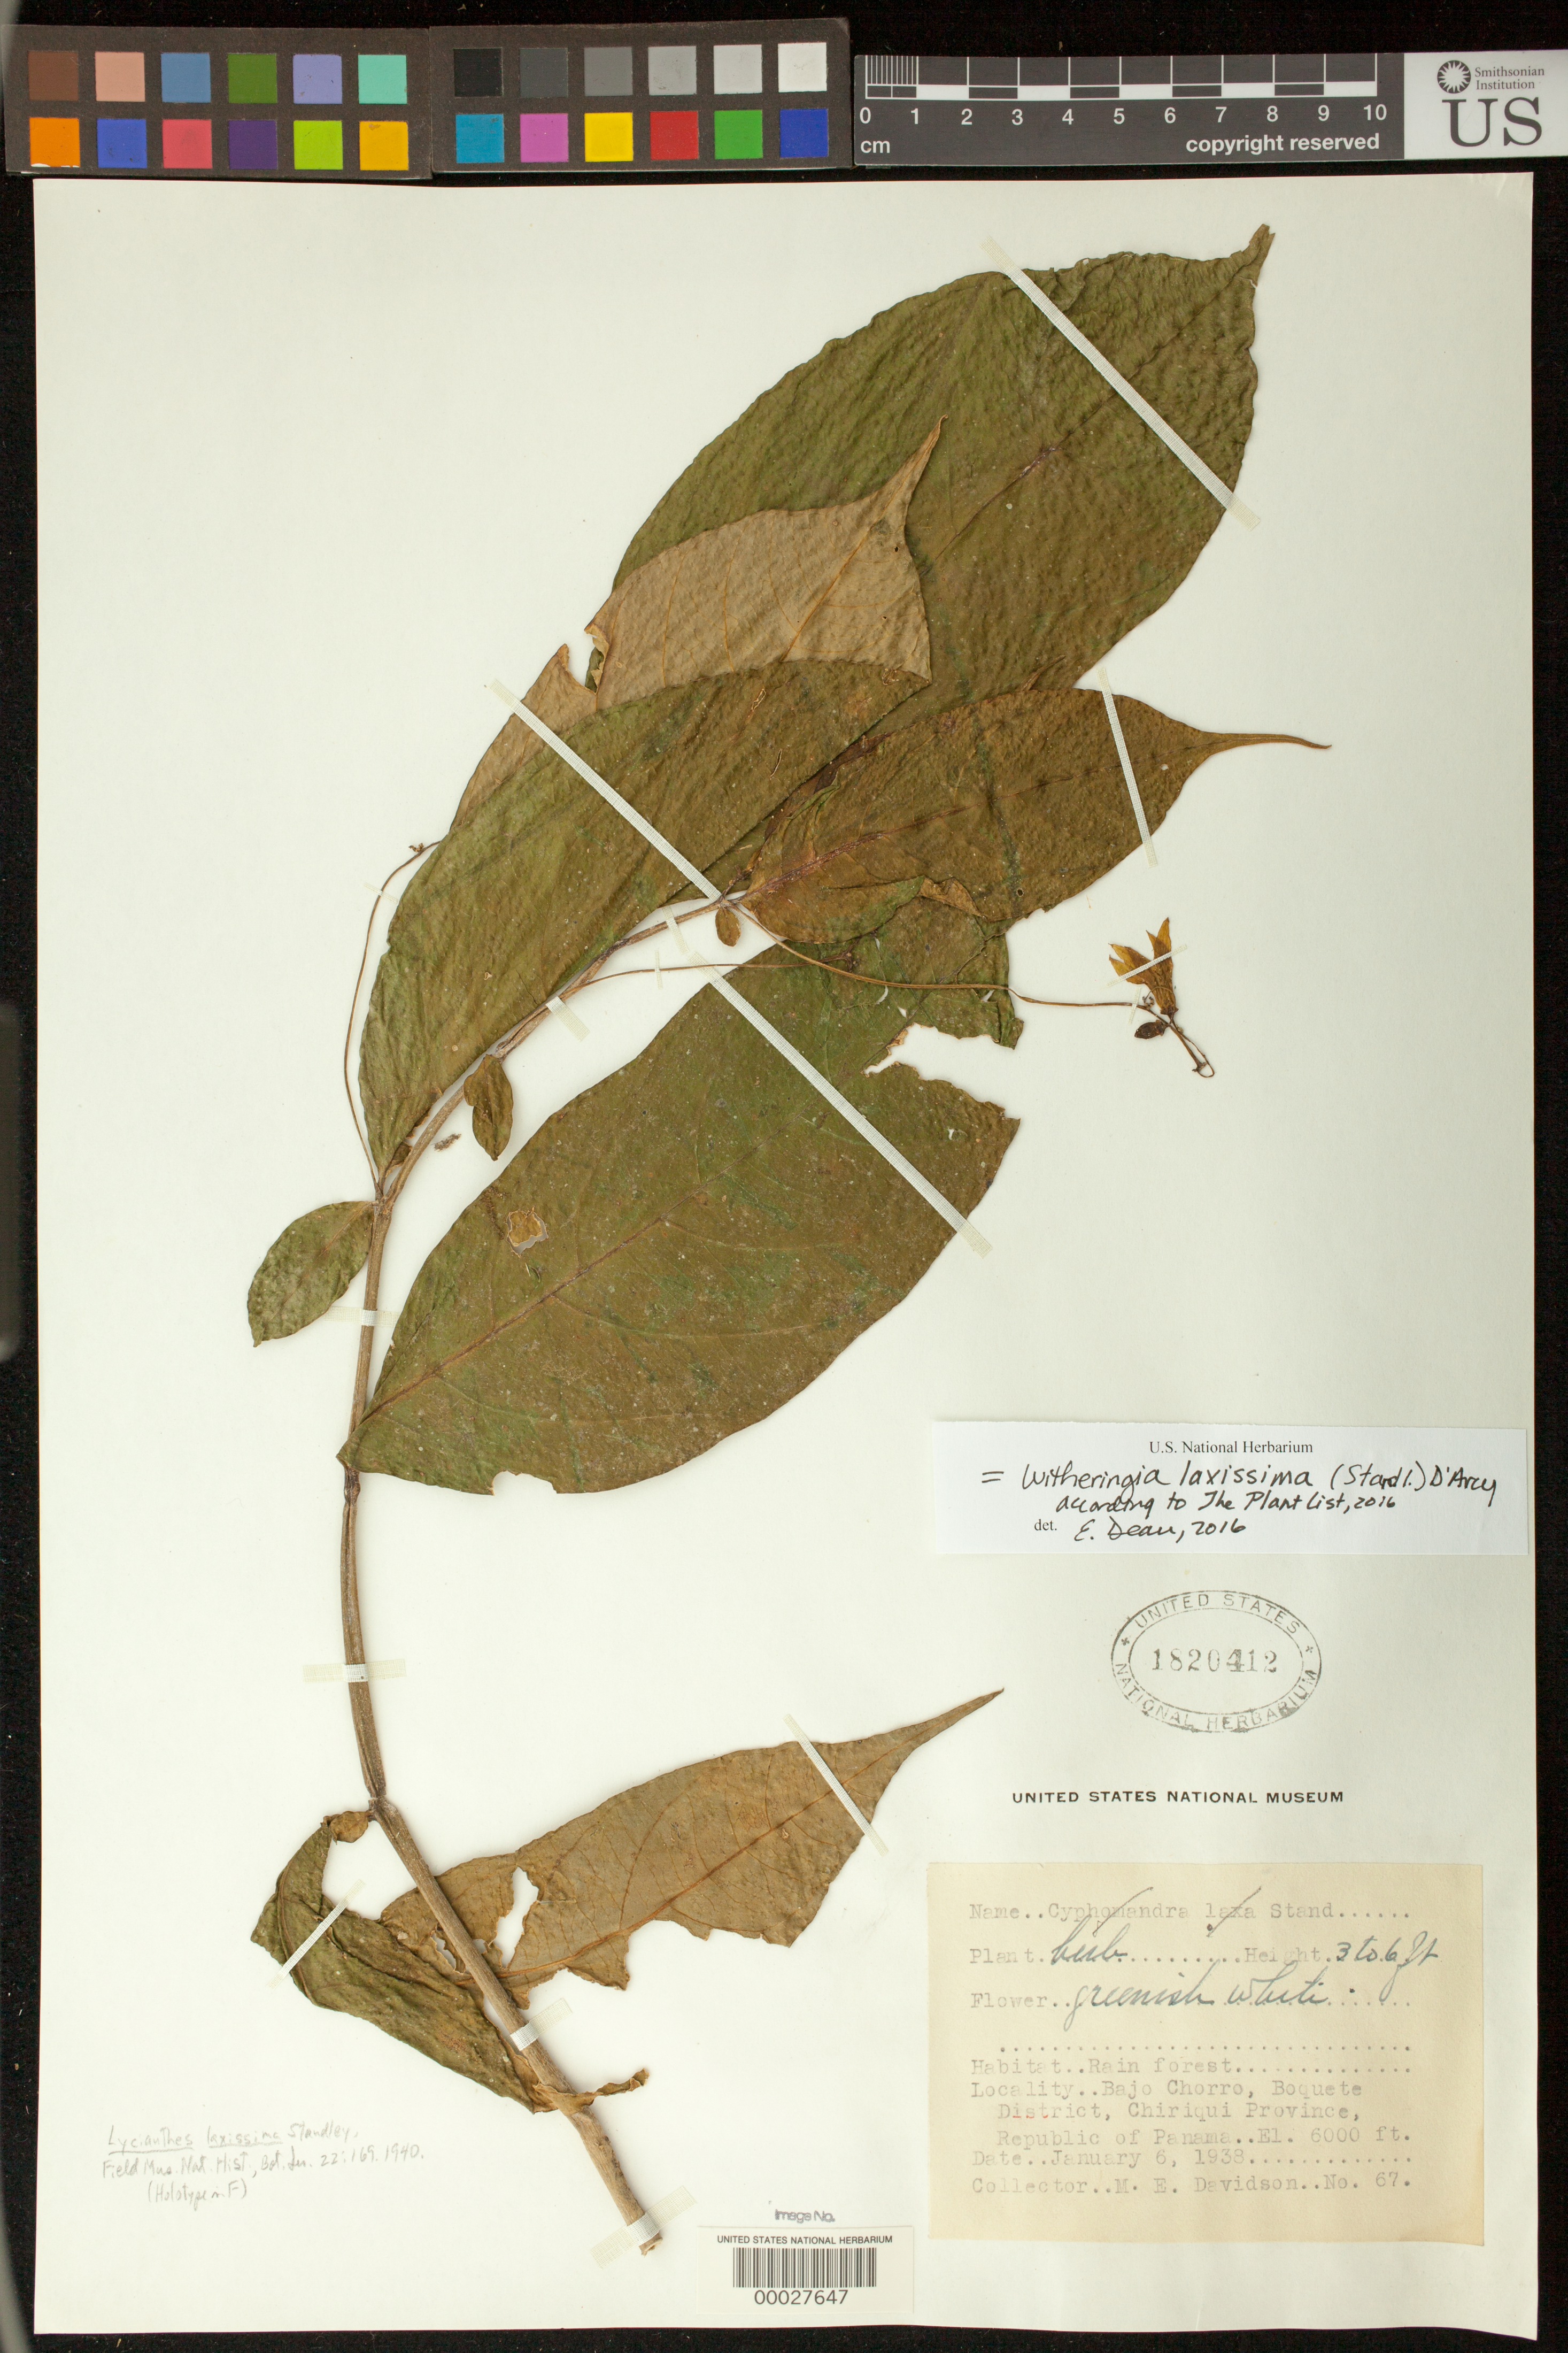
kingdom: Plantae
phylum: Tracheophyta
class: Magnoliopsida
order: Solanales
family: Solanaceae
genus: Lycianthes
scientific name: Lycianthes laxissima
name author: Standl.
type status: Isotype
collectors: M. Davidson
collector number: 67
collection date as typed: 06 Jan 1938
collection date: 1938-01-06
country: Panama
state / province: Chiriquí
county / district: Boquete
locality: Bajo Chorro.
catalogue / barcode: US 1820412